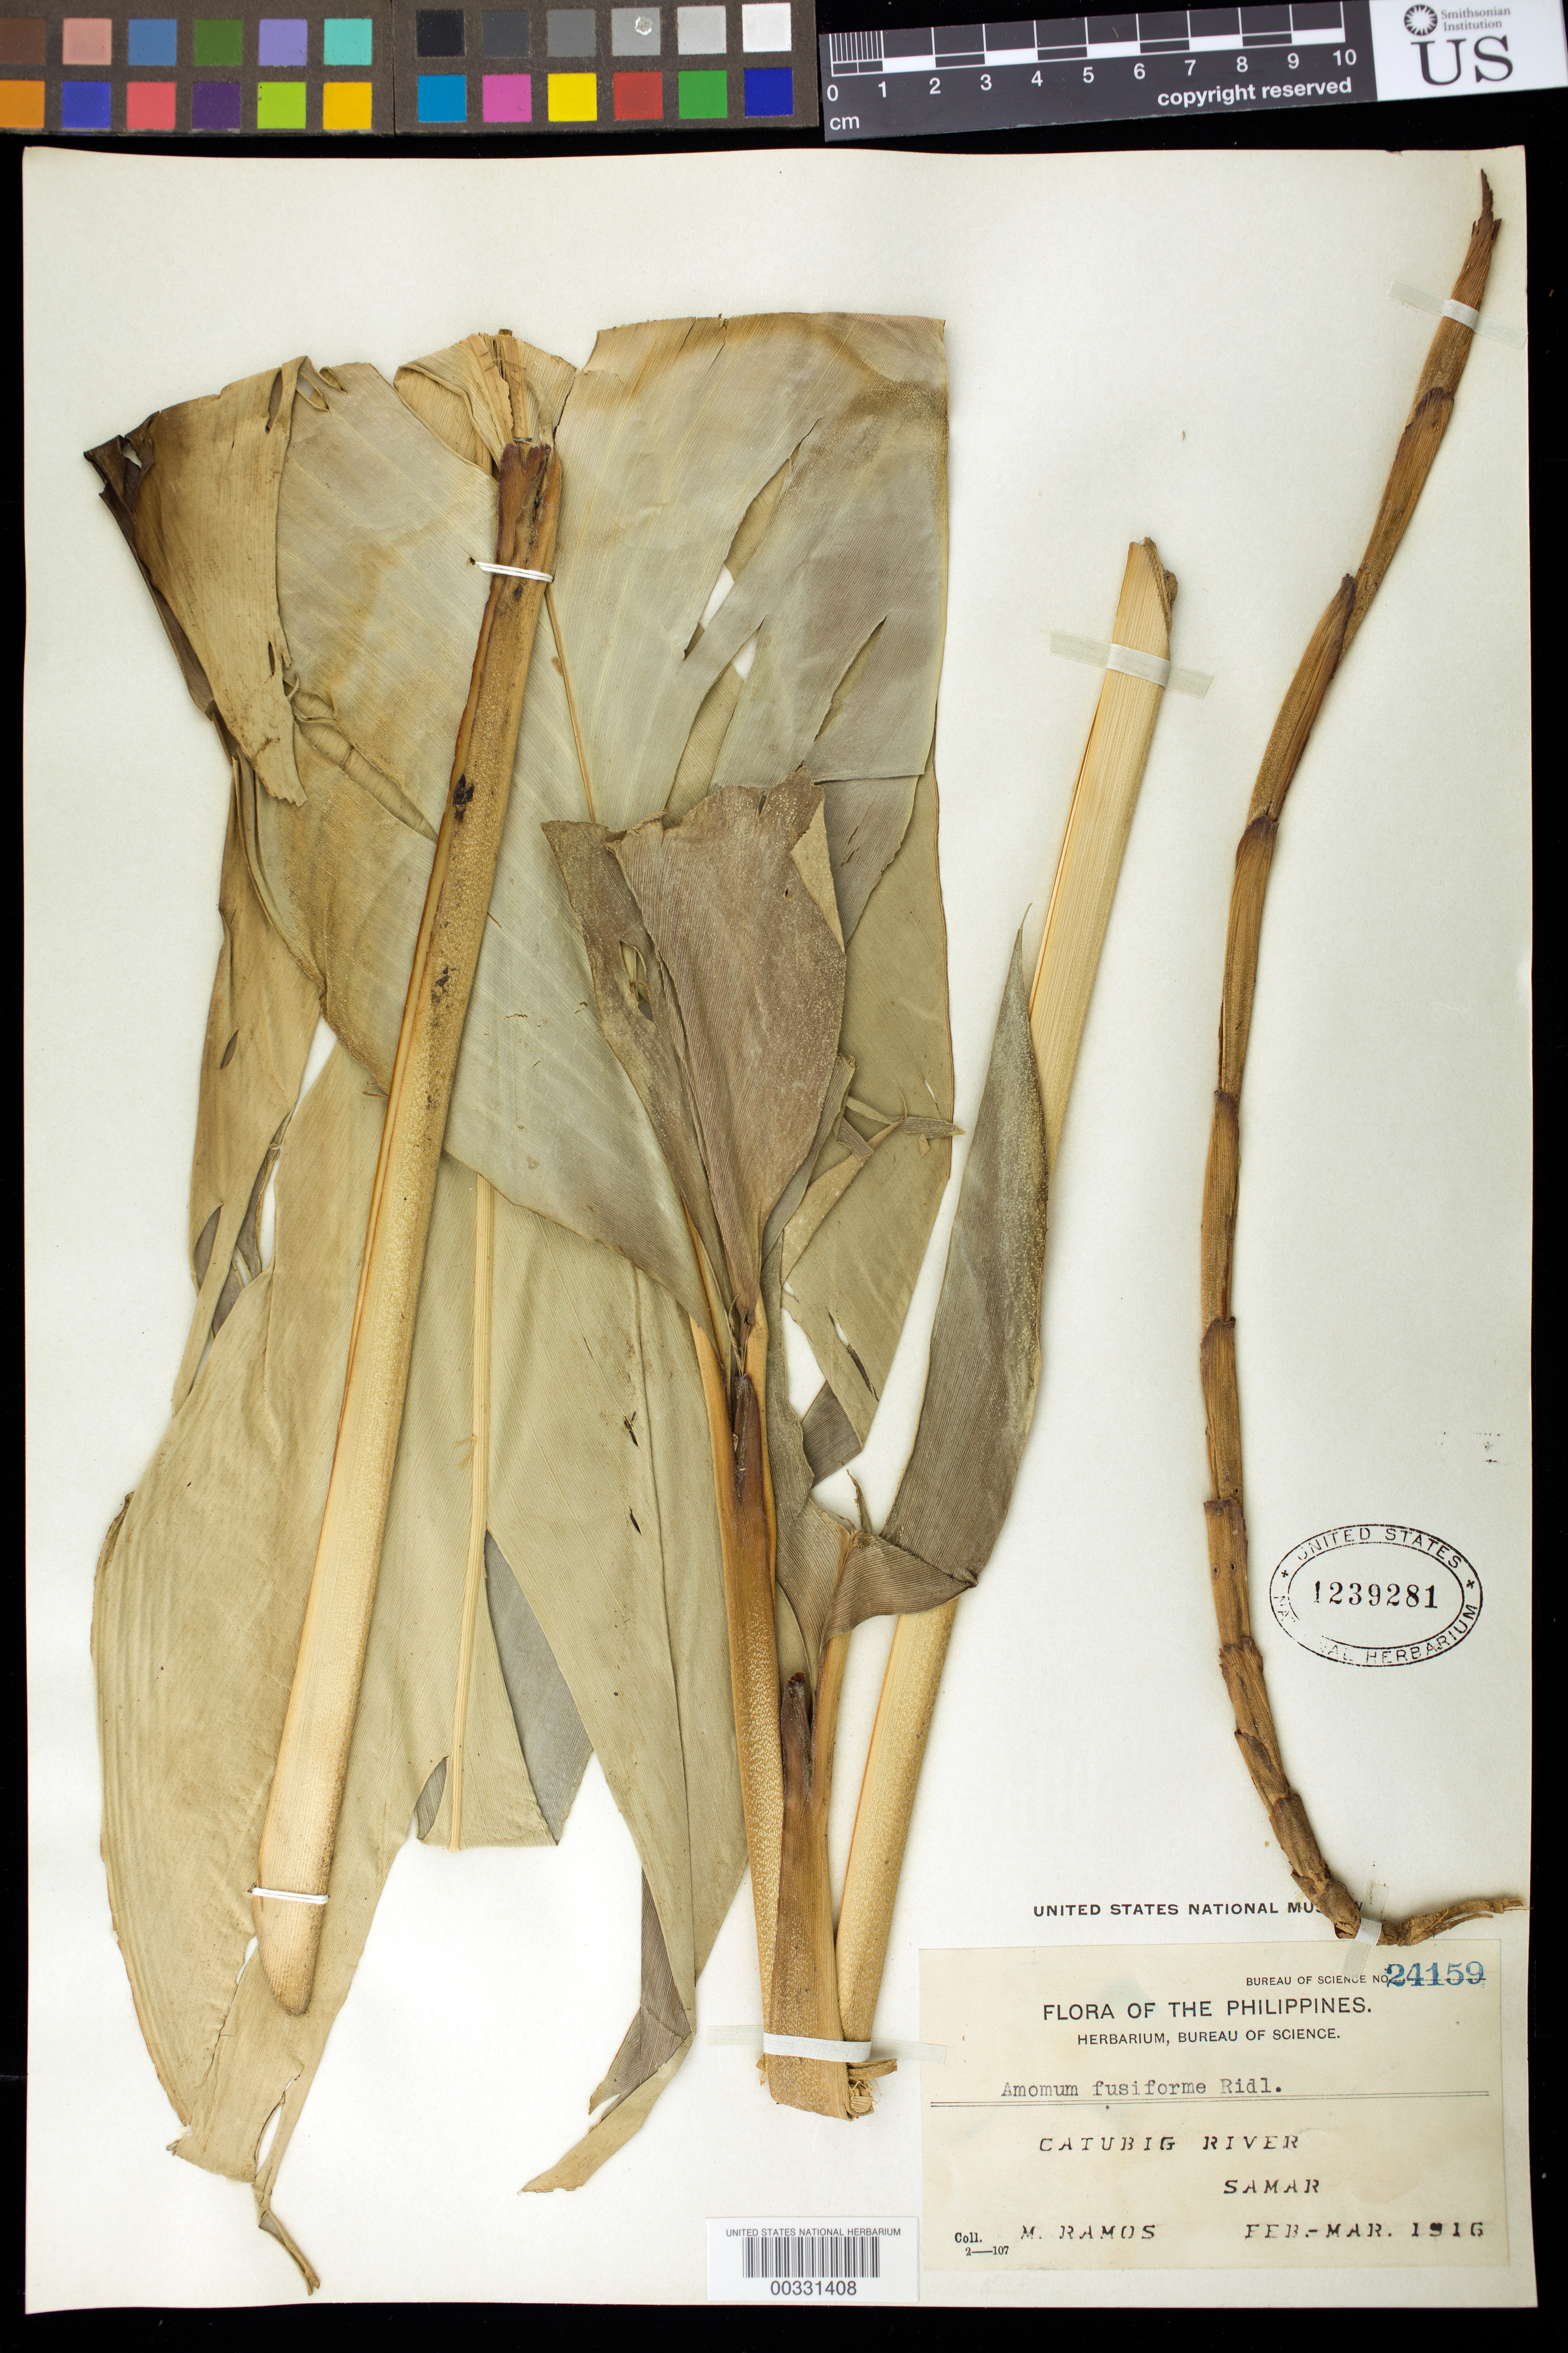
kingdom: Plantae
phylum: Tracheophyta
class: Liliopsida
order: Zingiberales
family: Zingiberaceae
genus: Geocharis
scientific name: Geocharis fusiformis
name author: (Ridl.) R.M. Sm.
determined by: Docot, Rudolph Valentino A.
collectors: M. Ramos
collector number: Bur. Sci. 24159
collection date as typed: Feb 1916 to -- Mar 1916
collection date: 1916-02/1916-03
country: Philippines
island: Samar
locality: Catubig river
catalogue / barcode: US 1239281